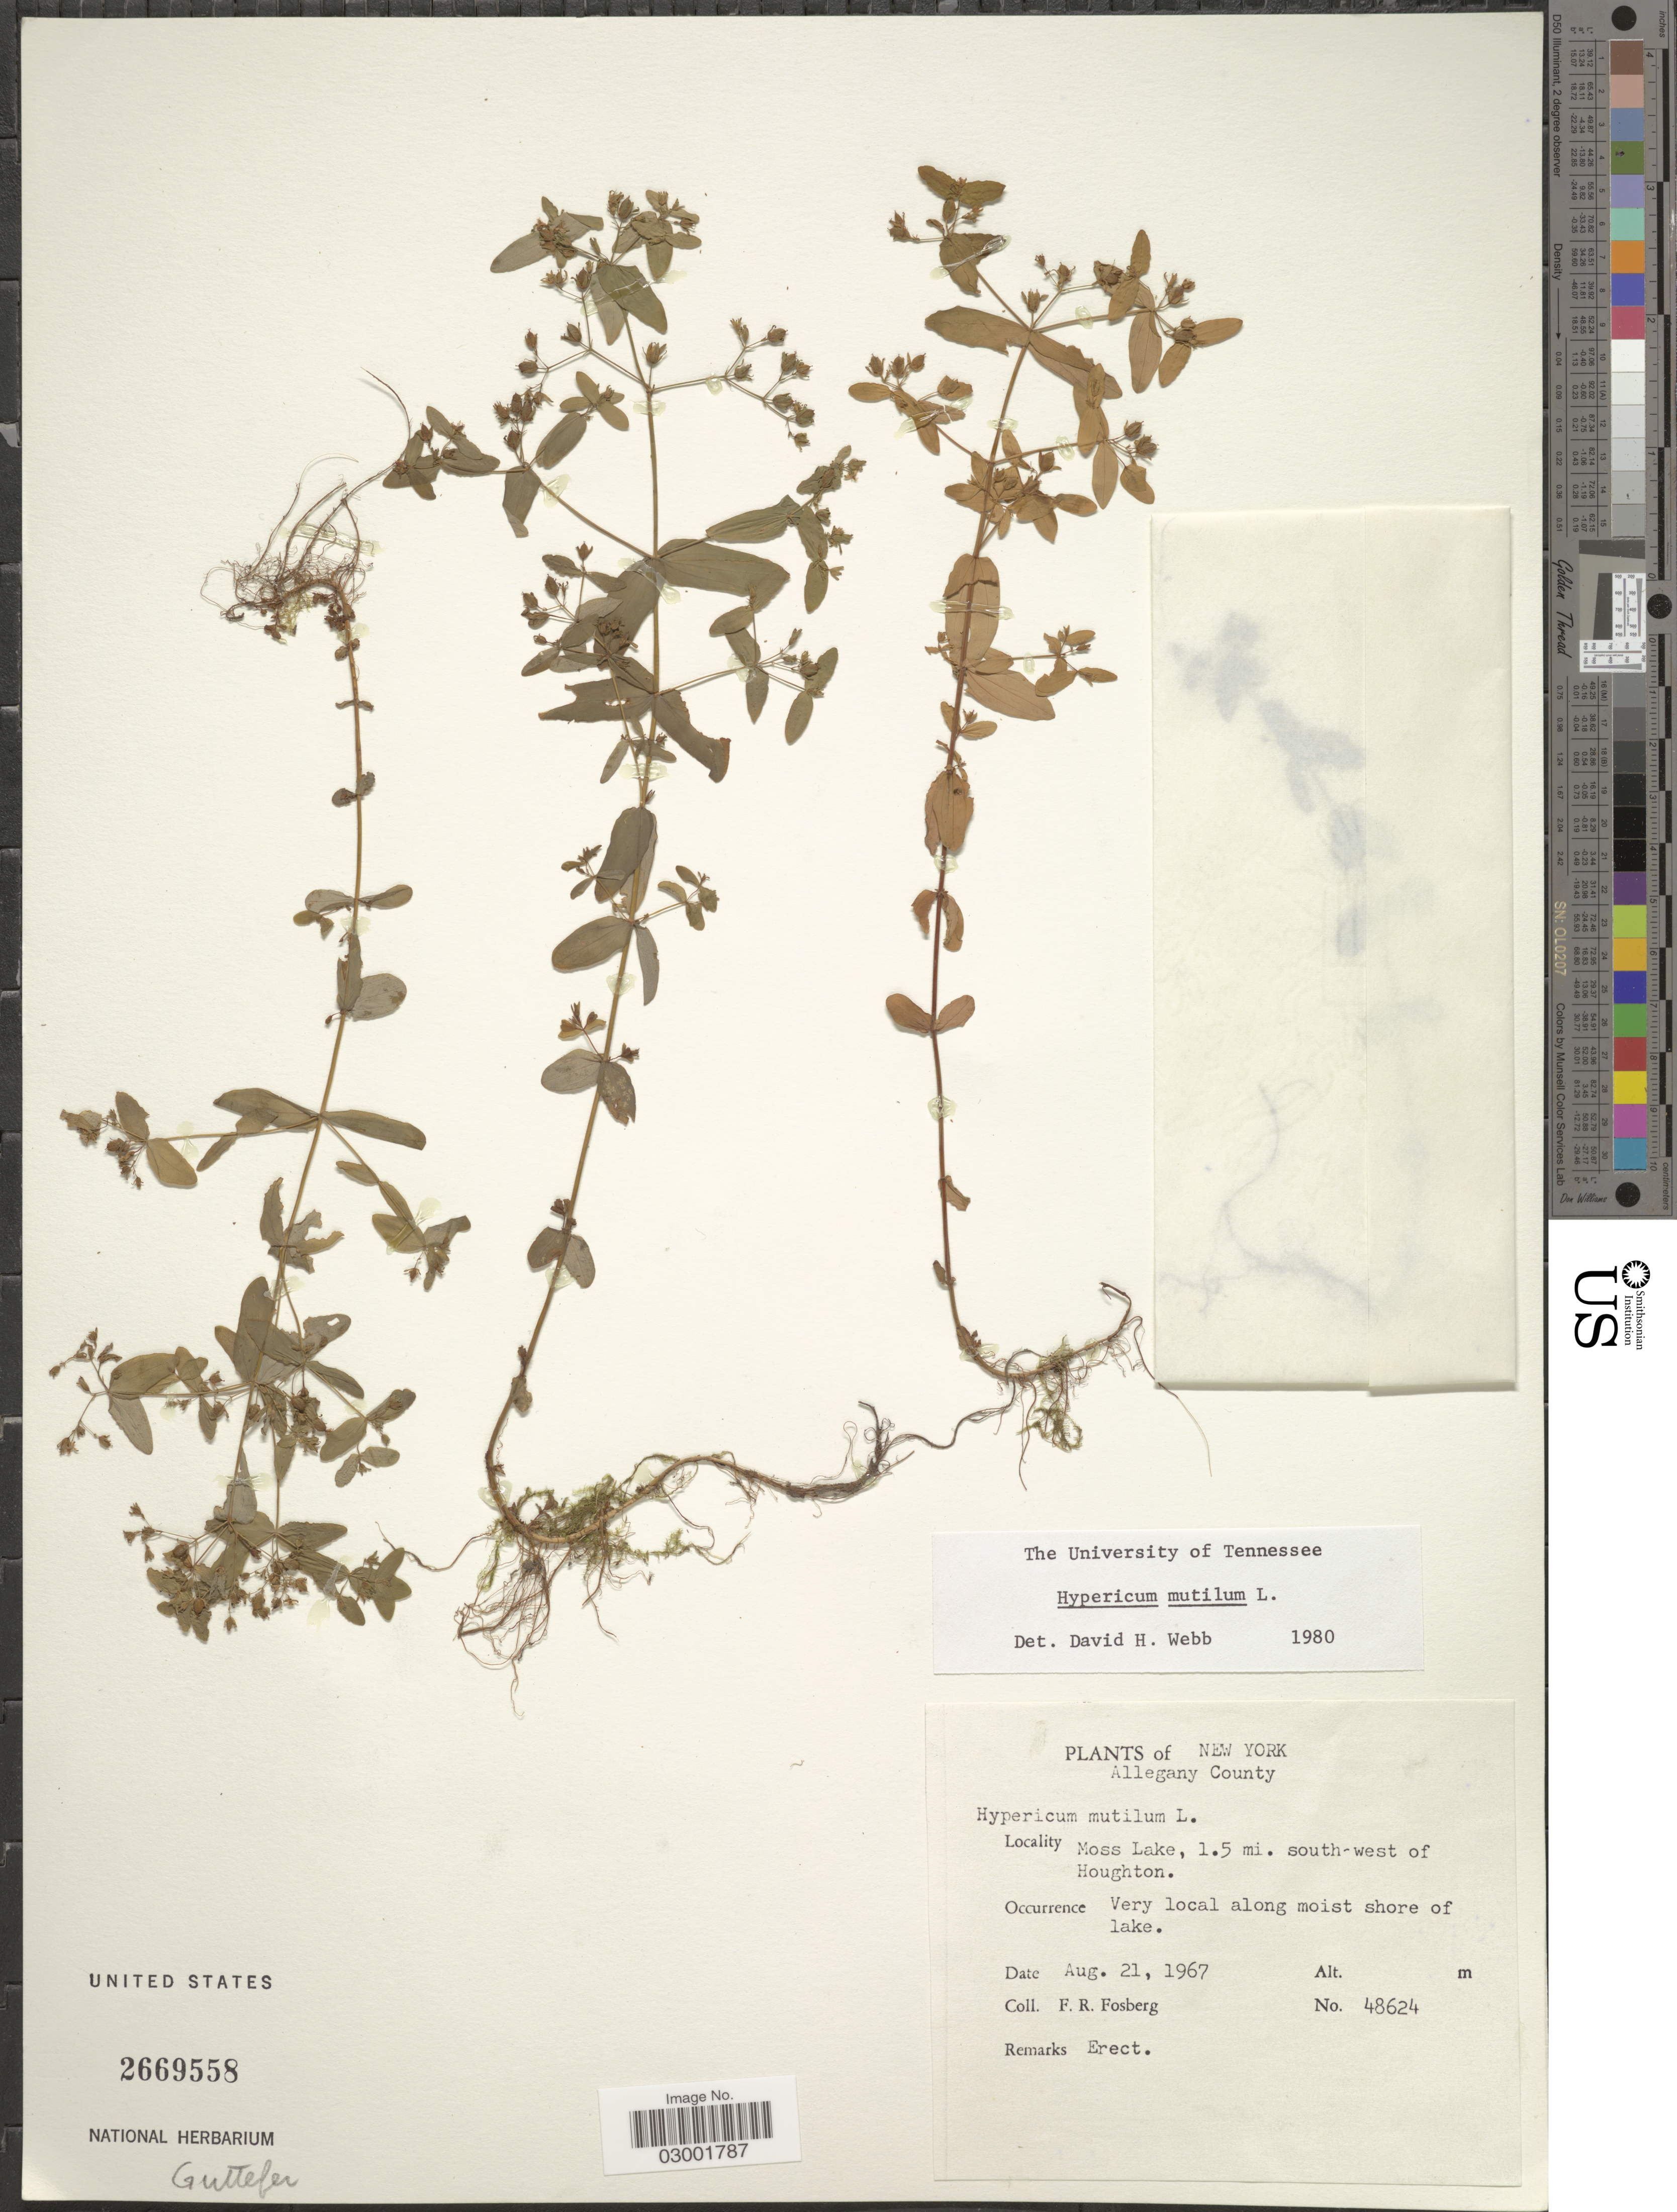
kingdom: Plantae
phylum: Tracheophyta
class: Magnoliopsida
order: Malpighiales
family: Hypericaceae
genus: Hypericum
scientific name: Hypericum mutilum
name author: L.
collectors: F. R. Fosberg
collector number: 48624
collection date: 1967-08-21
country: United States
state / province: New York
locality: Allegany County. Moss Lake, 1.5 mi. south-west of Houghton.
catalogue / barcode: US 2669558